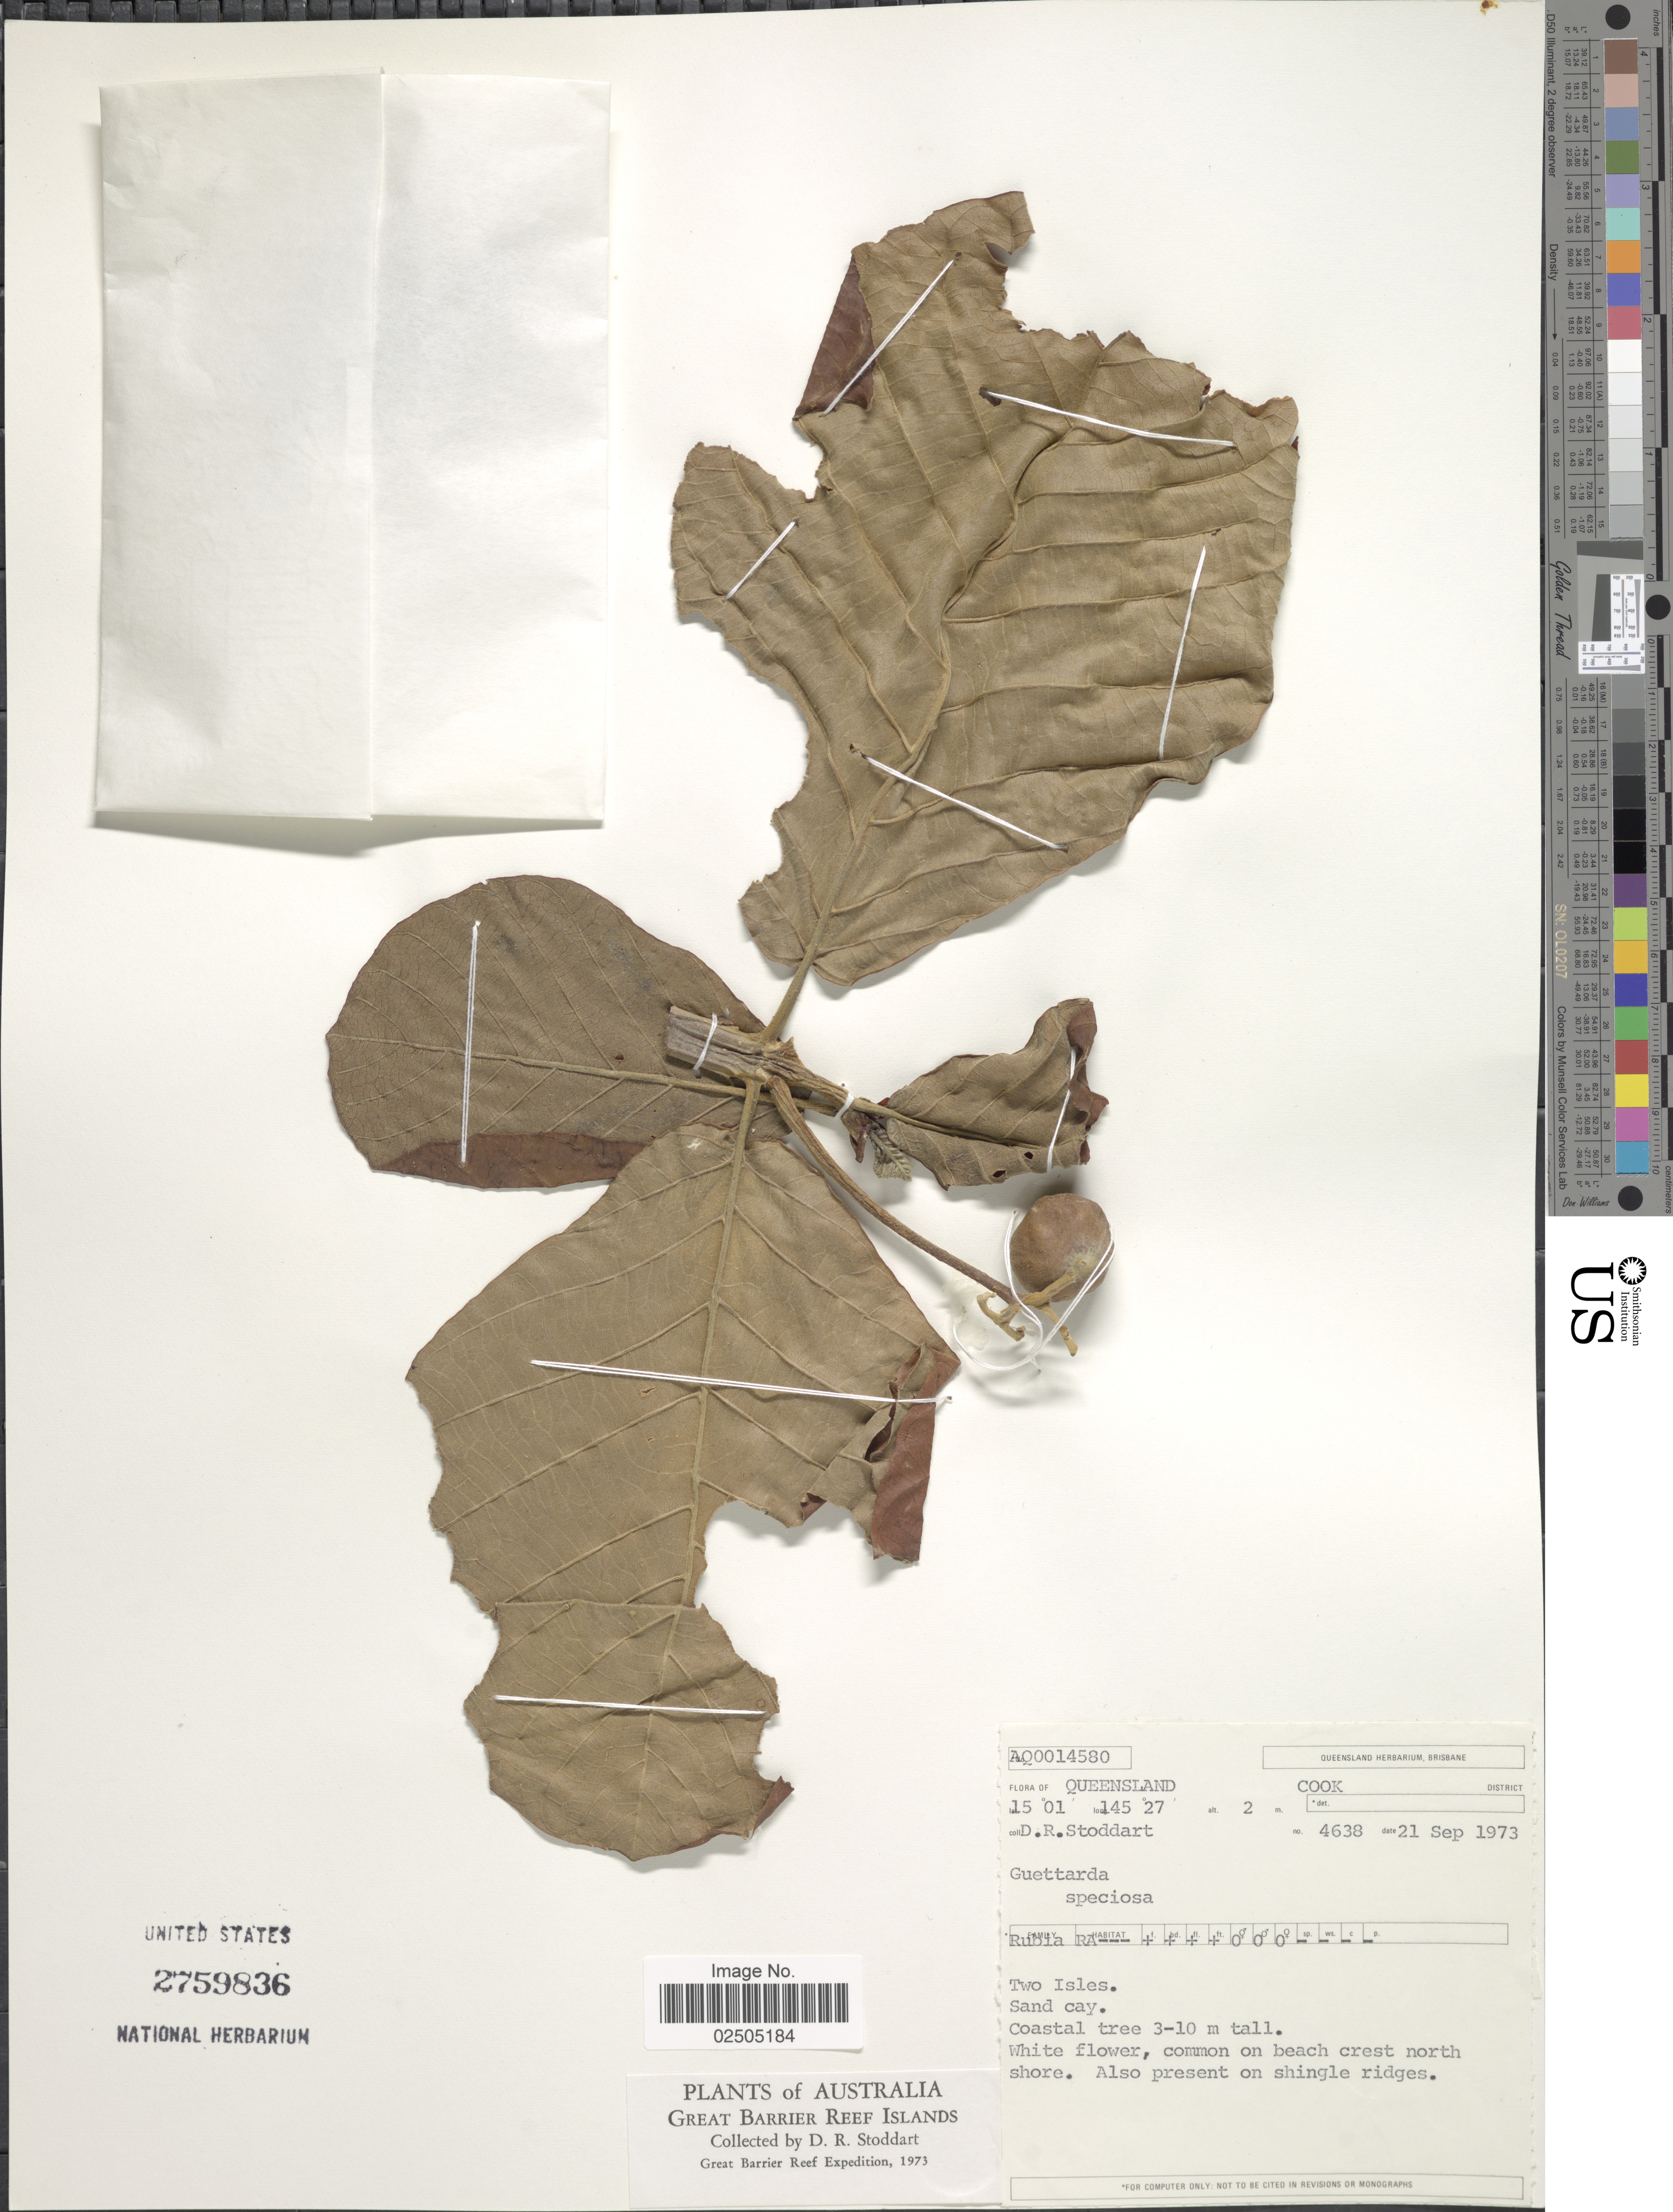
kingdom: Plantae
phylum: Tracheophyta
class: Magnoliopsida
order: Gentianales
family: Rubiaceae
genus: Guettarda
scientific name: Guettarda speciosa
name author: L.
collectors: D. R. Stoddart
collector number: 4638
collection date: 1973-09-21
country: Australia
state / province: Queensland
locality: Cook District, Two Isles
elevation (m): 2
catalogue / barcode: US 2759836